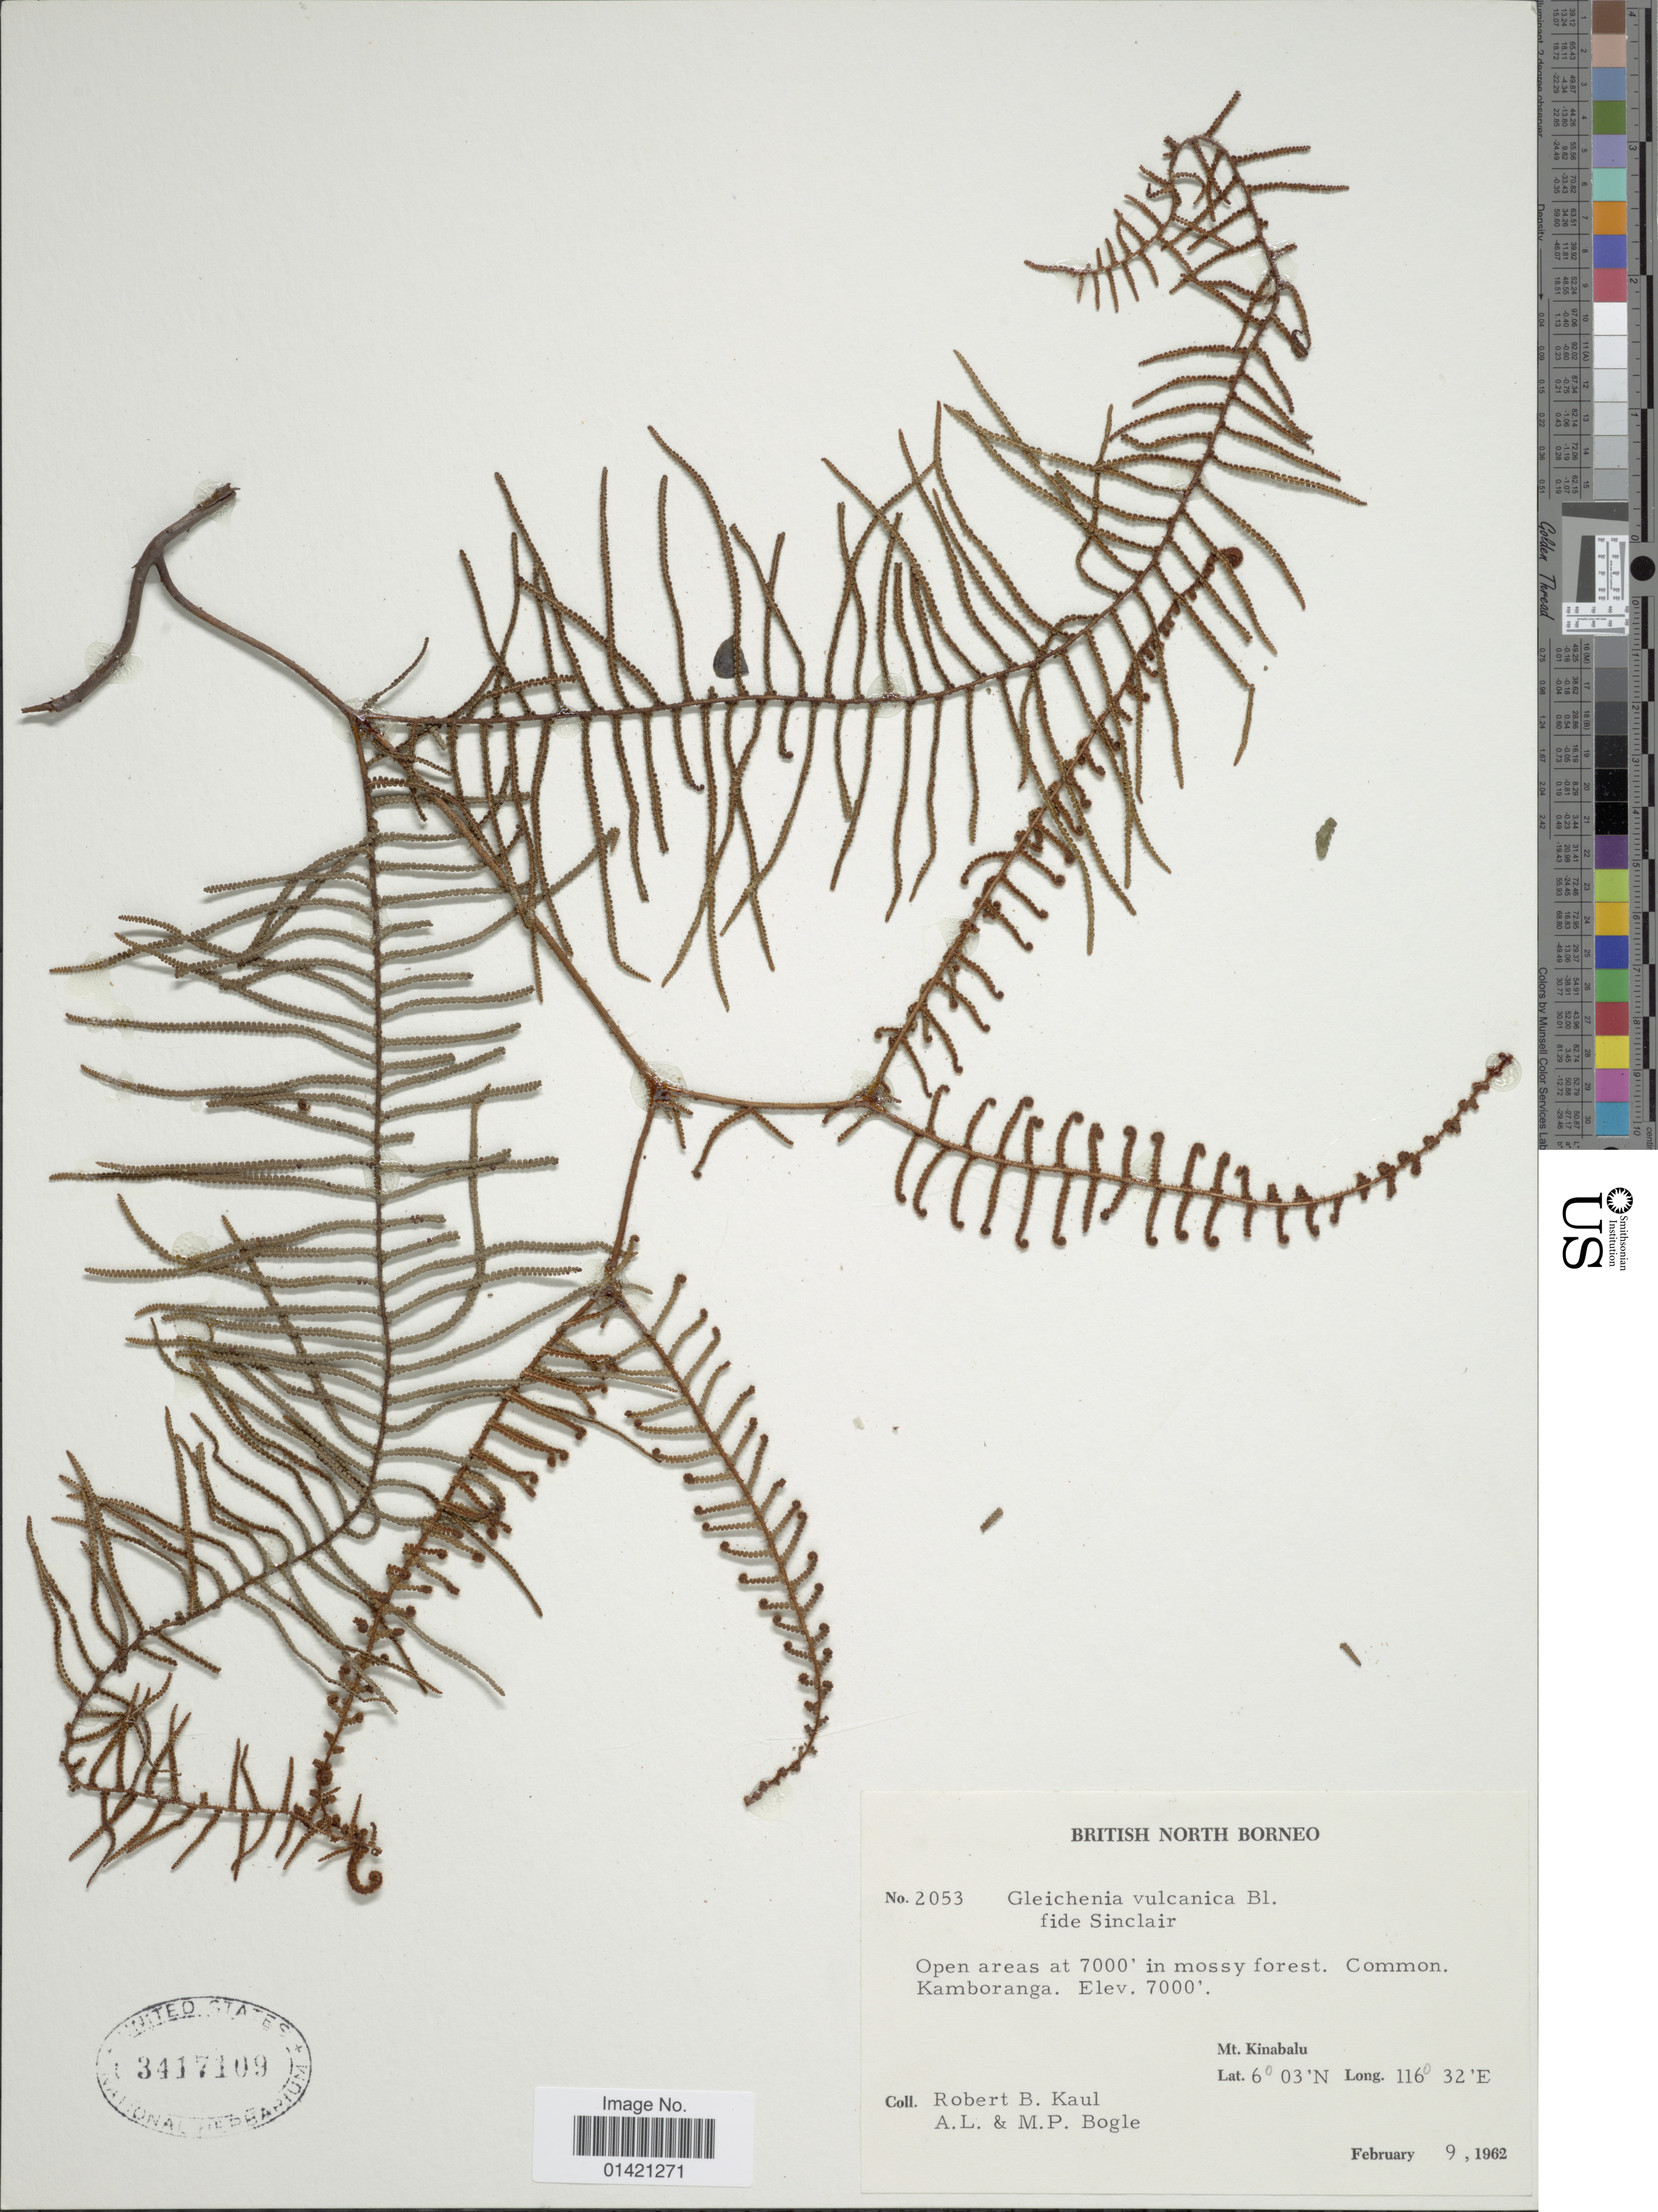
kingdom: Plantae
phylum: Tracheophyta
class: Polypodiopsida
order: Gleicheniales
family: Gleicheniaceae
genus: Gleichenia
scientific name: Gleichenia vulcanica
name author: Blume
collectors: R. Kaul, Bogle, A.L. & M. Bogle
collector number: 2053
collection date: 1962-02-09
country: Malaysia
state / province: Sabah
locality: British North Borneo. Kamboranga. Mt. Kinabalu.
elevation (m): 2134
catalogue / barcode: US 3417109